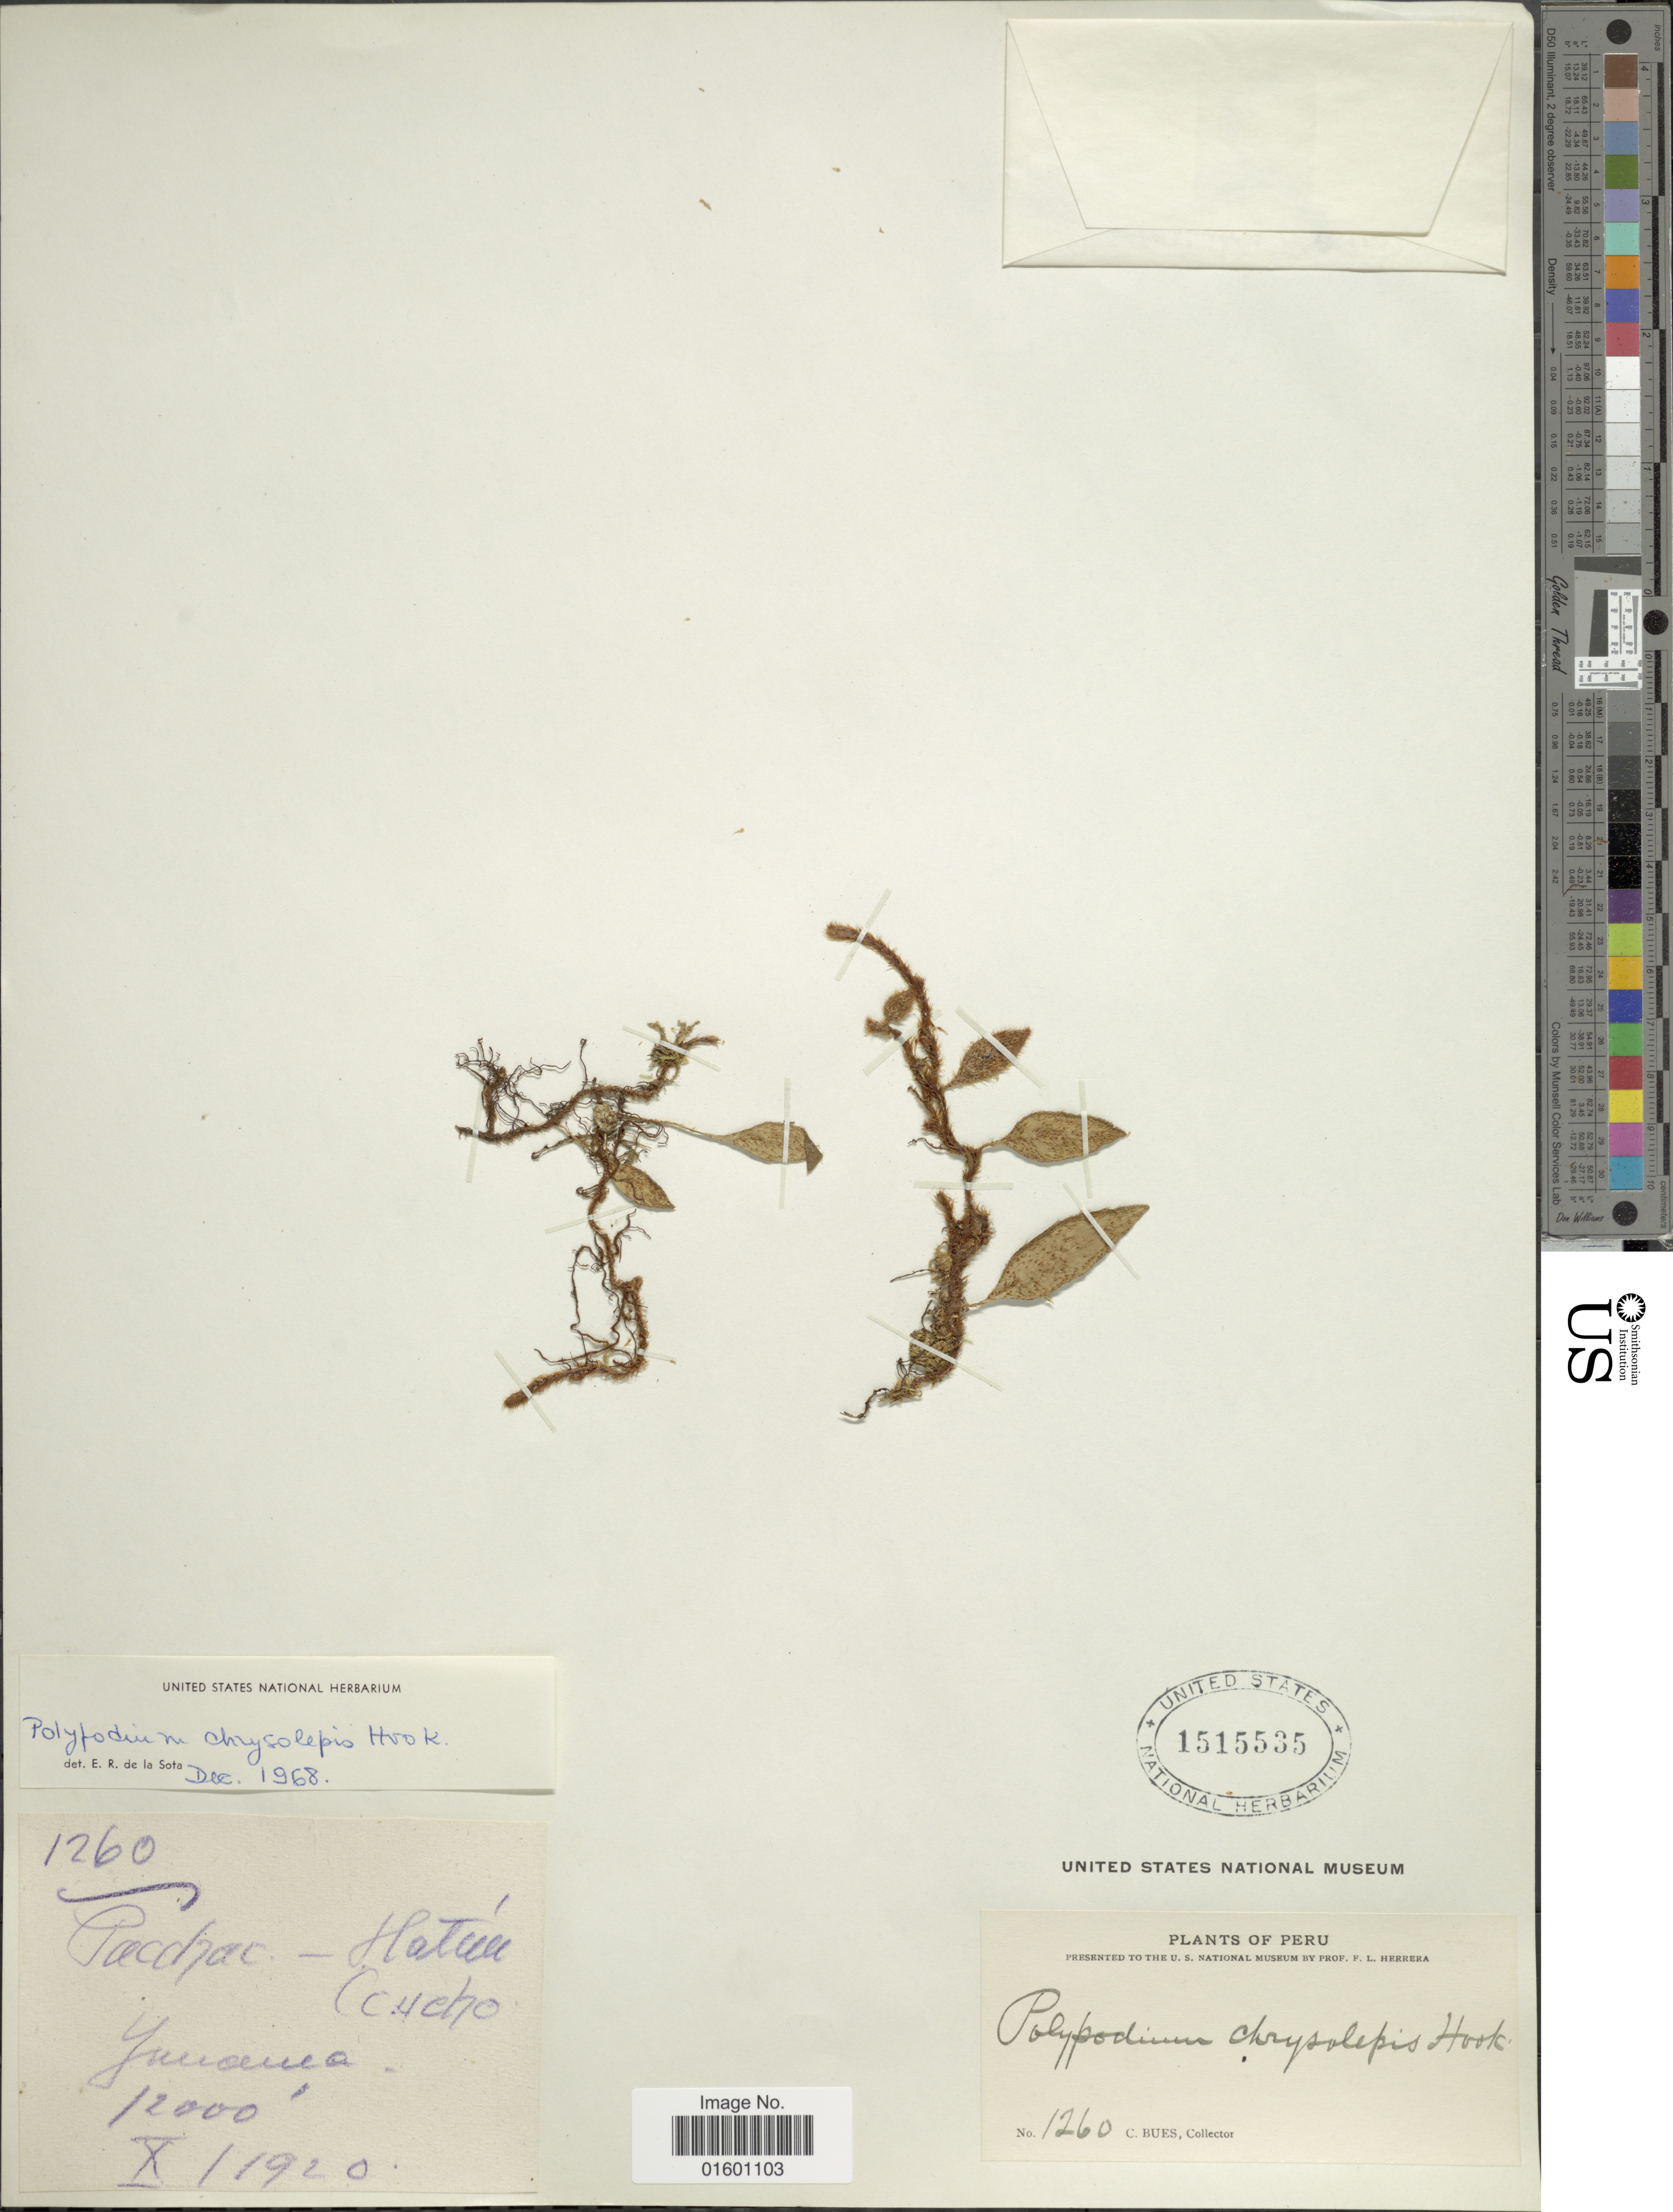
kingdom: Plantae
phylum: Tracheophyta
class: Polypodiopsida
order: Polypodiales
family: Polypodiaceae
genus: Microgramma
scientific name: Microgramma chrysolepis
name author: (Hook.) Crabbe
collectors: C. Bues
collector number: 1260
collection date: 1920-10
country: Peru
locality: Yuuacua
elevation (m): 3658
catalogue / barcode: US 1515535